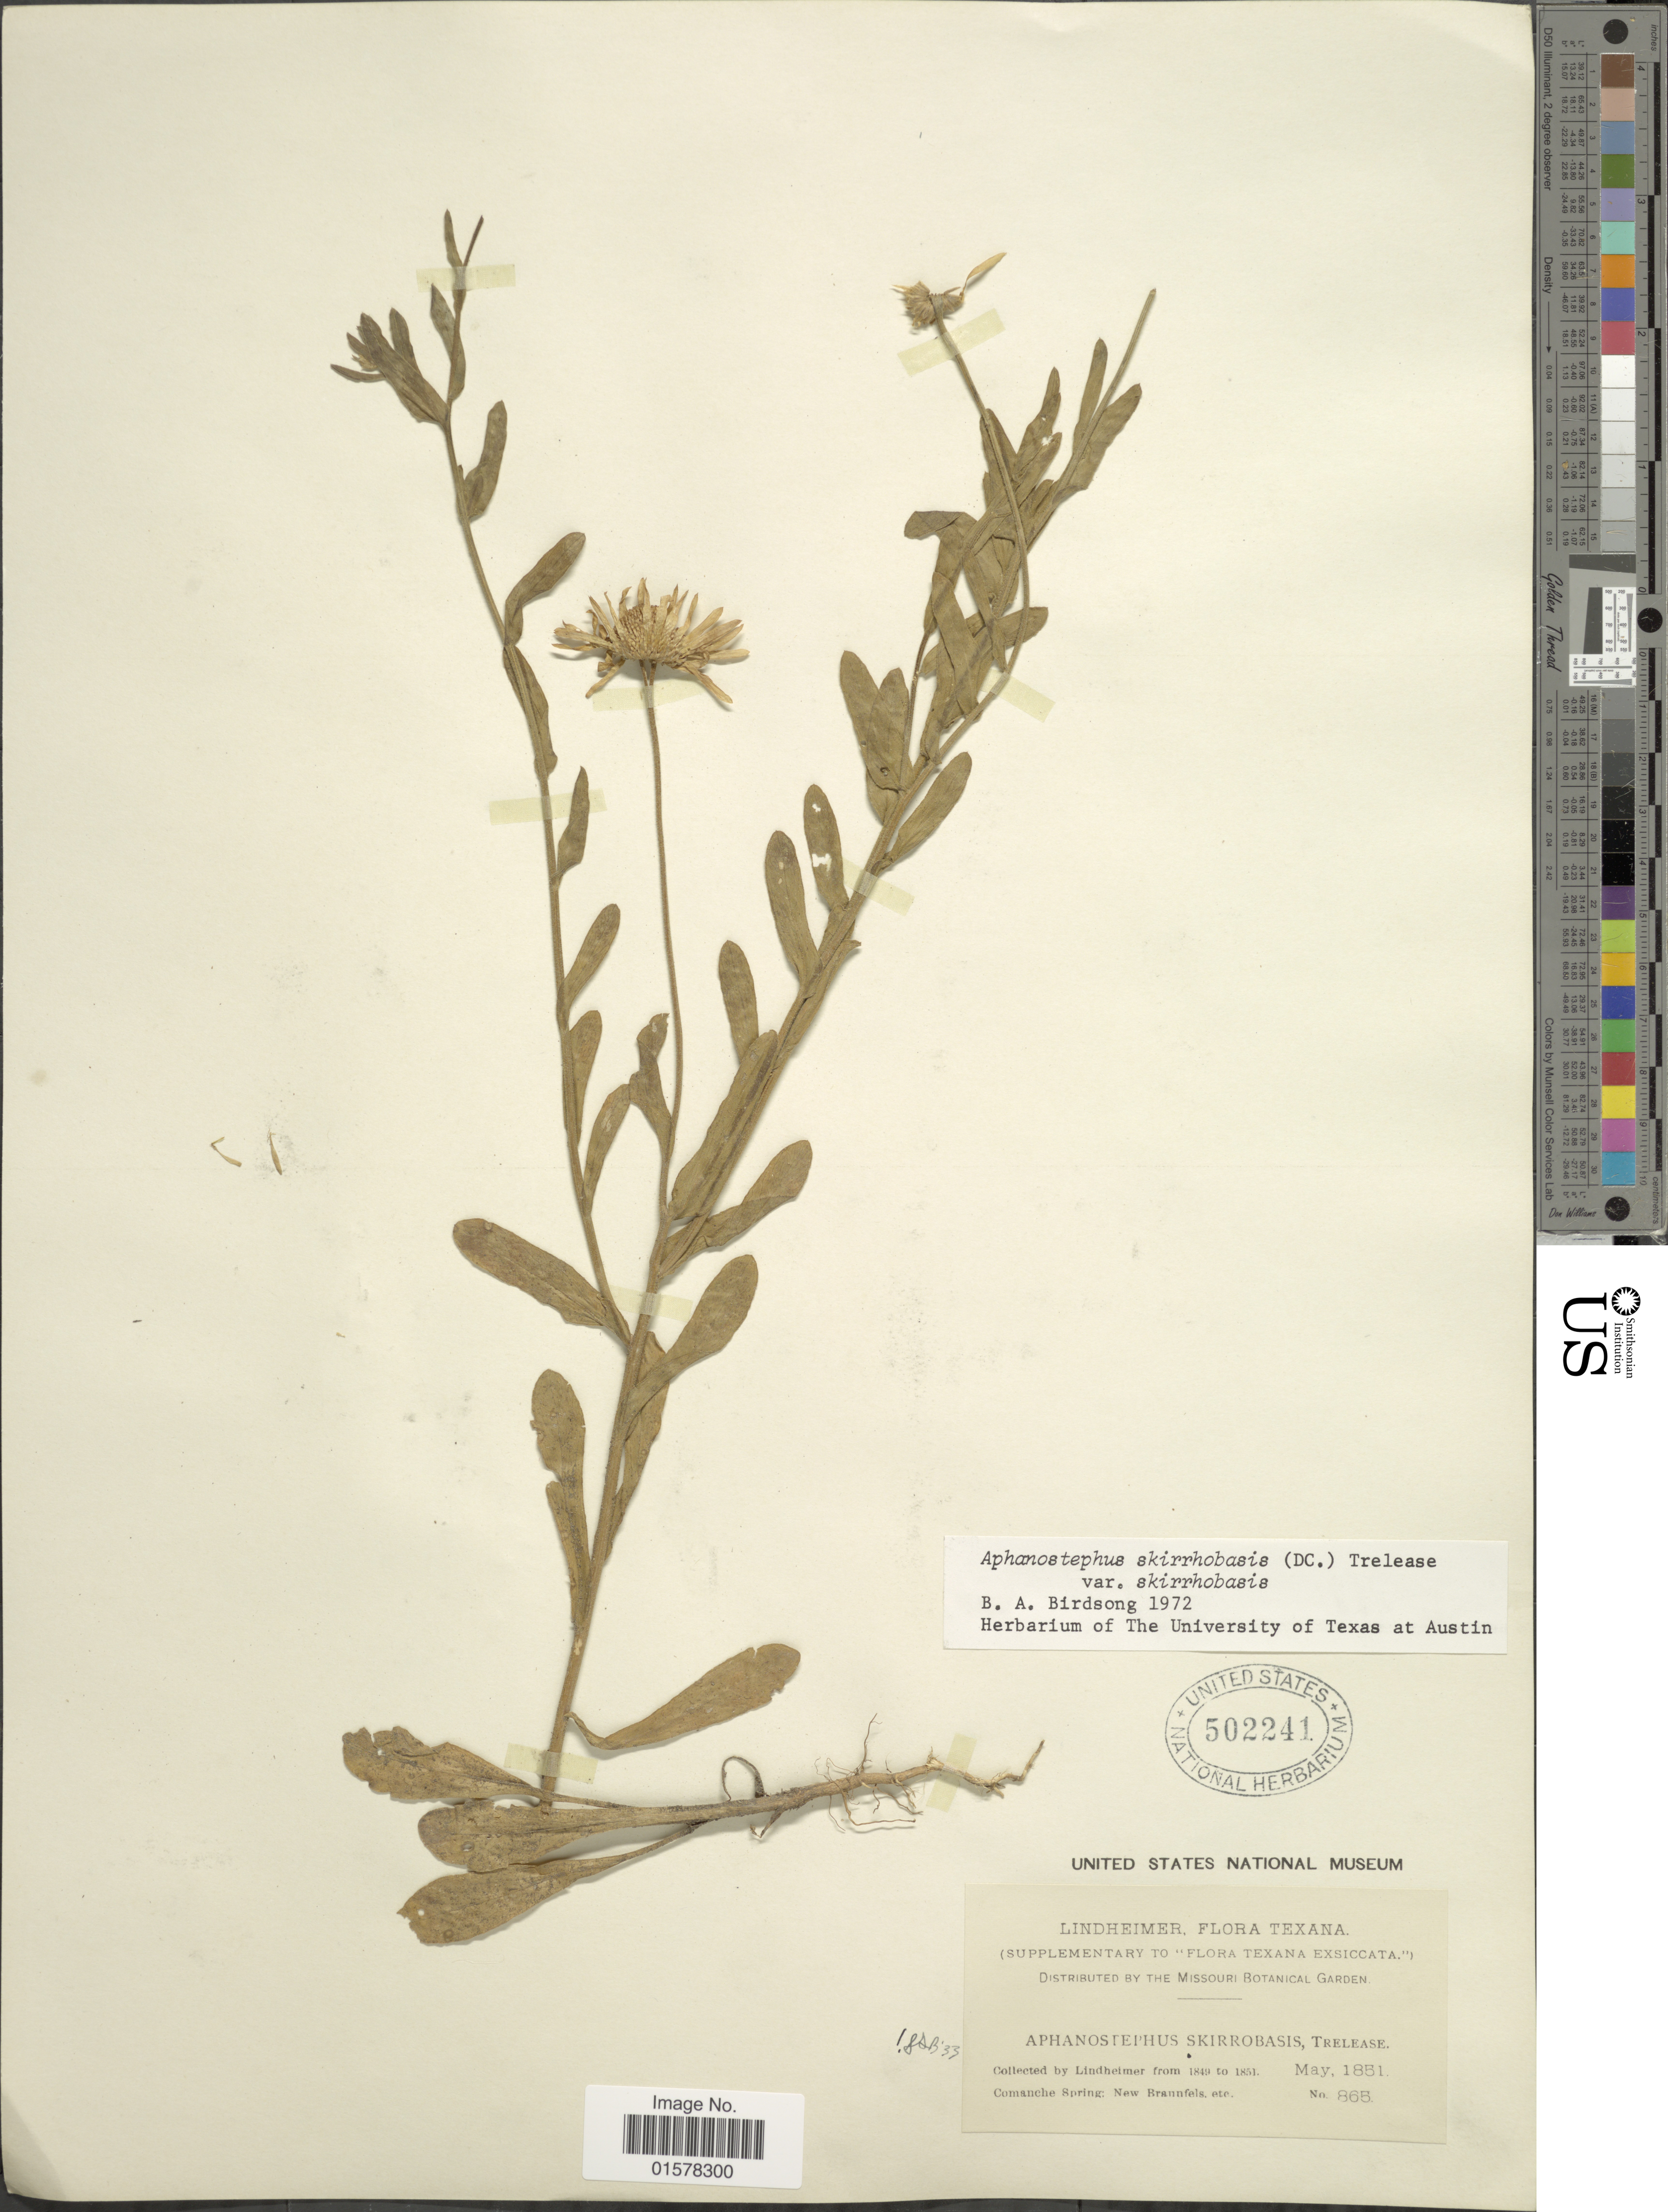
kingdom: Plantae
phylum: Tracheophyta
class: Magnoliopsida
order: Asterales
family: Asteraceae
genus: Aphanostephus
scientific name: Aphanostephus skirrhobasis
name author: (DC.) Trel. ex Coville & Branner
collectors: -. Lindheimer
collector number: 865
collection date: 1851-05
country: United States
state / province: Texas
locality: Texana. Comanche Spring, New Brannfels, etc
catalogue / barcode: US 502241